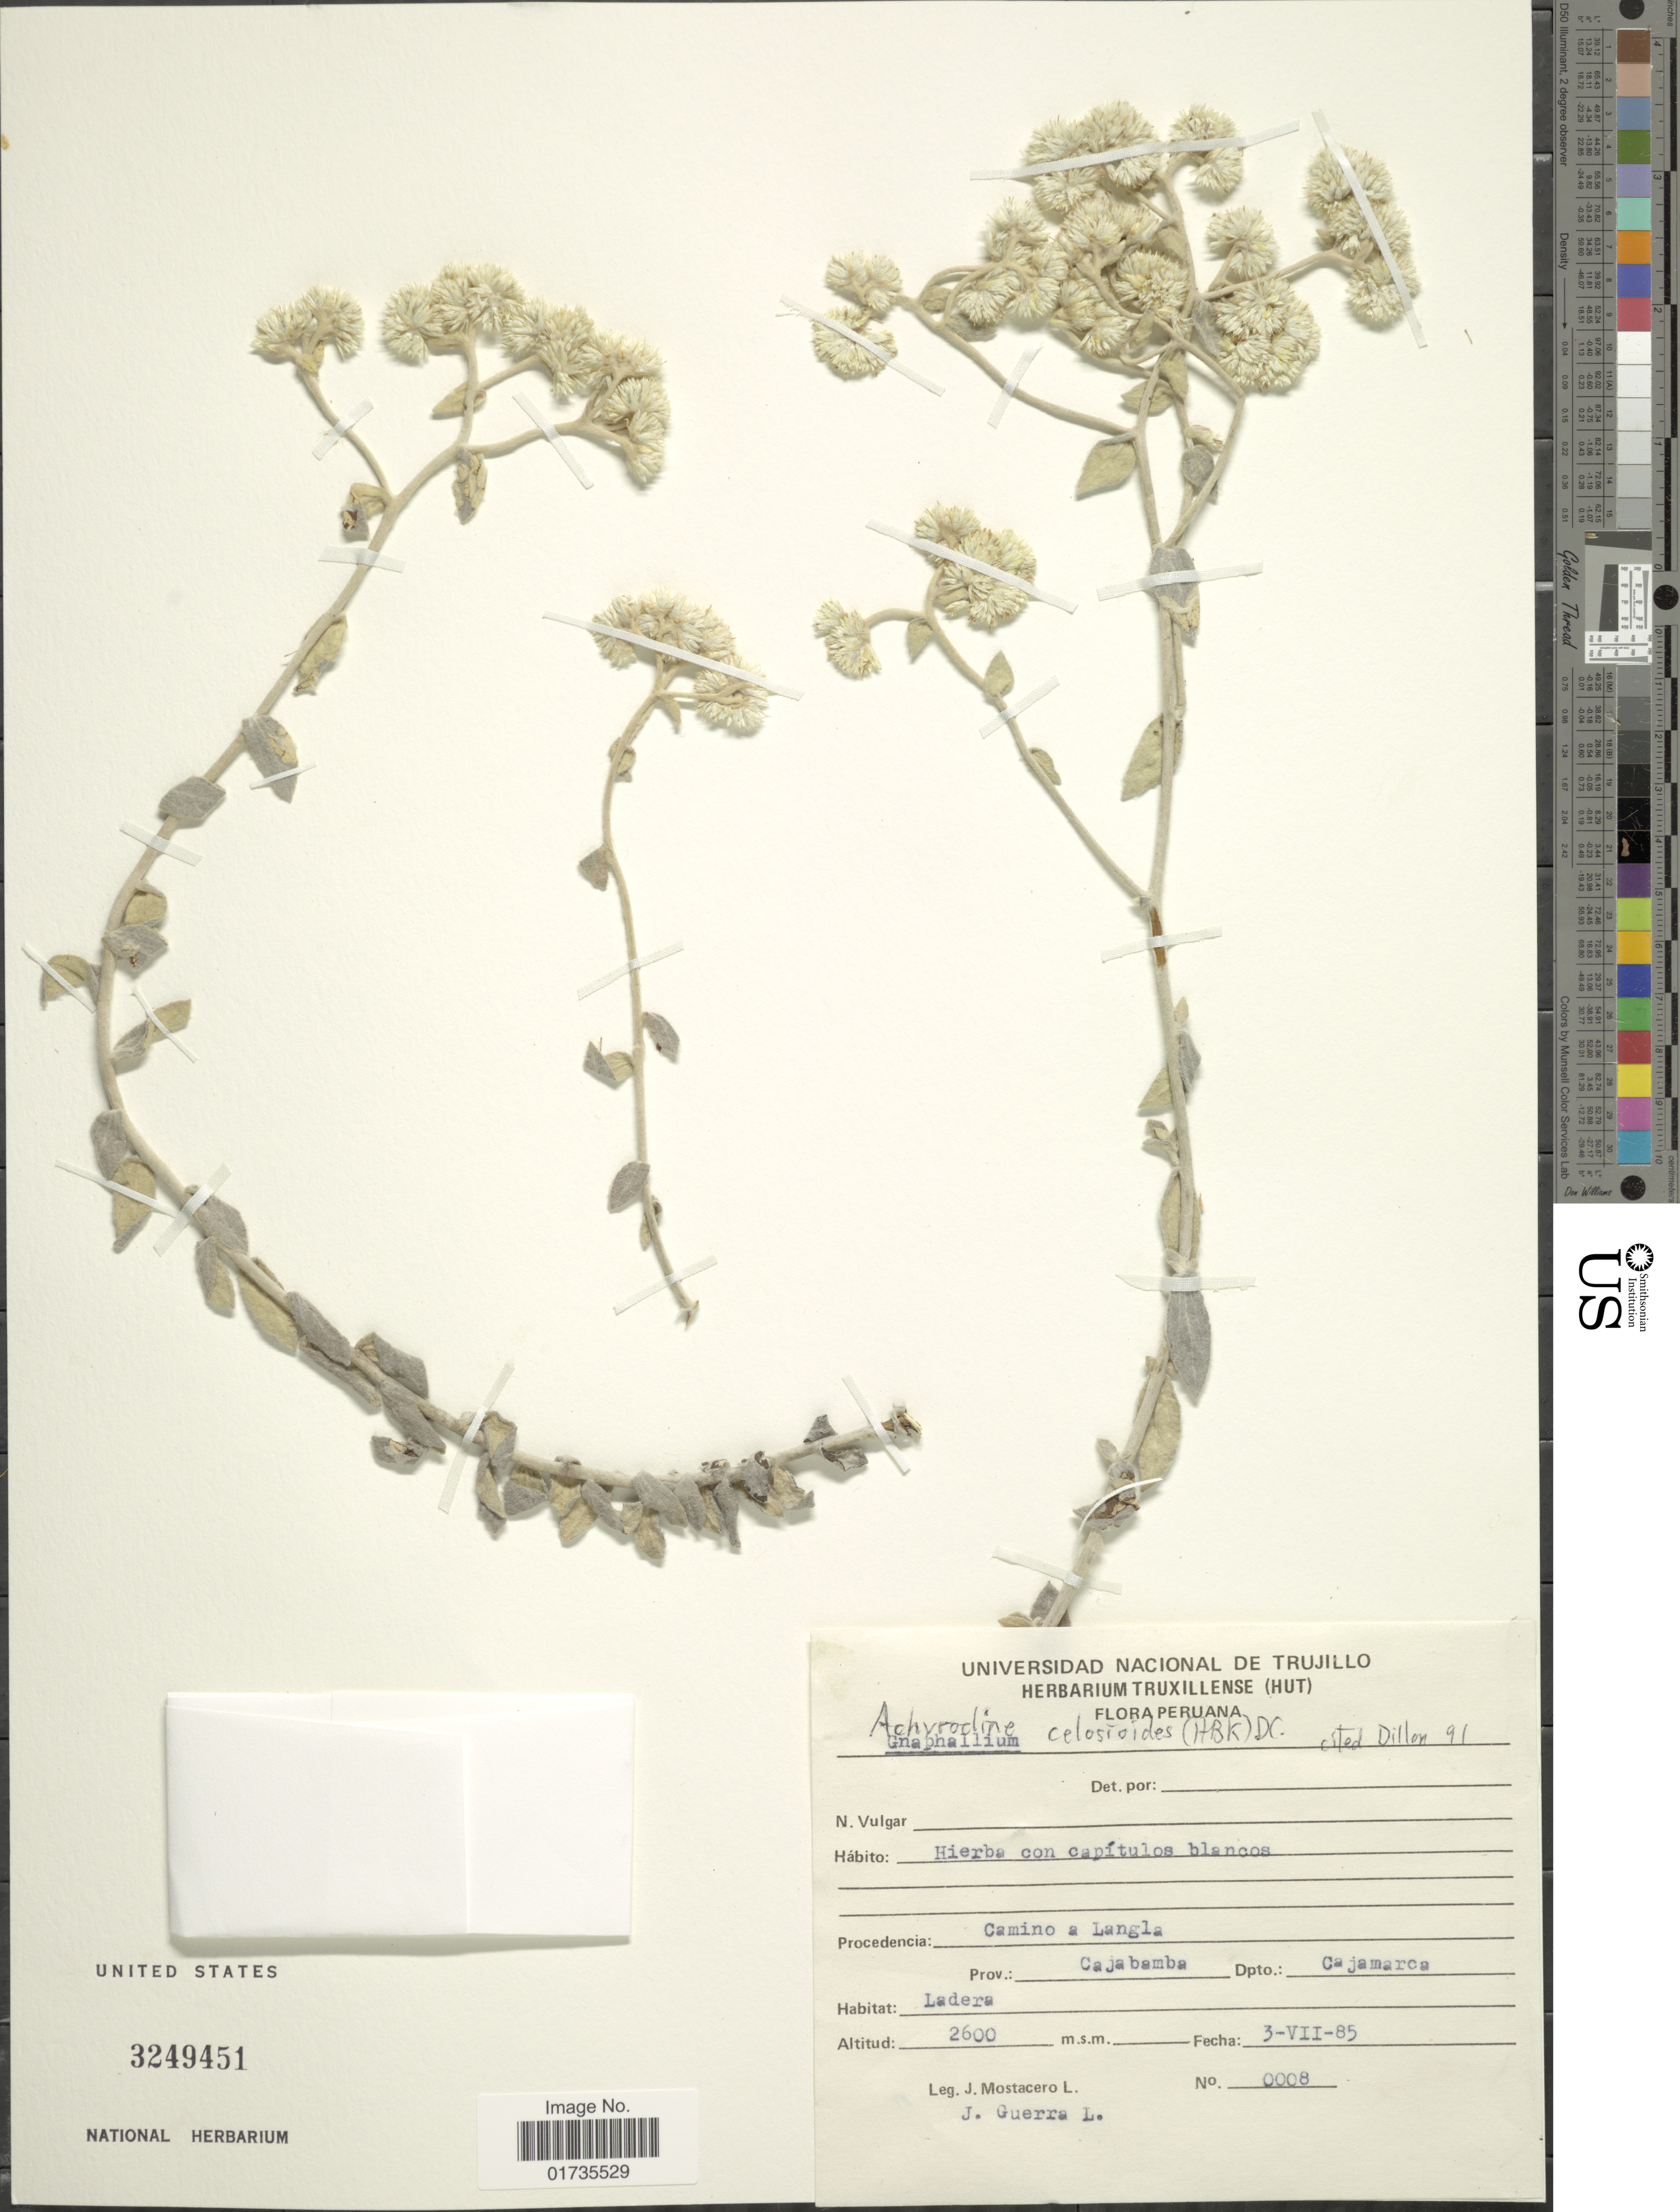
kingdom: Plantae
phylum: Tracheophyta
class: Magnoliopsida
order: Asterales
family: Asteraceae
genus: Achyrocline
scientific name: Achyrocline celosioides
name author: (Kunth) DC.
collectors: J. Mostacero L. & J. Guerra L.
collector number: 0008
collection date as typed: Transcribed d/m/y: 3/7/85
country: Peru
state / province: Cajamarca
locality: Procendencia: Camino a Langla. Prov.: Cajabamba Dpto.: Cajamarca.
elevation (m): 2600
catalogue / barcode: US 3249451